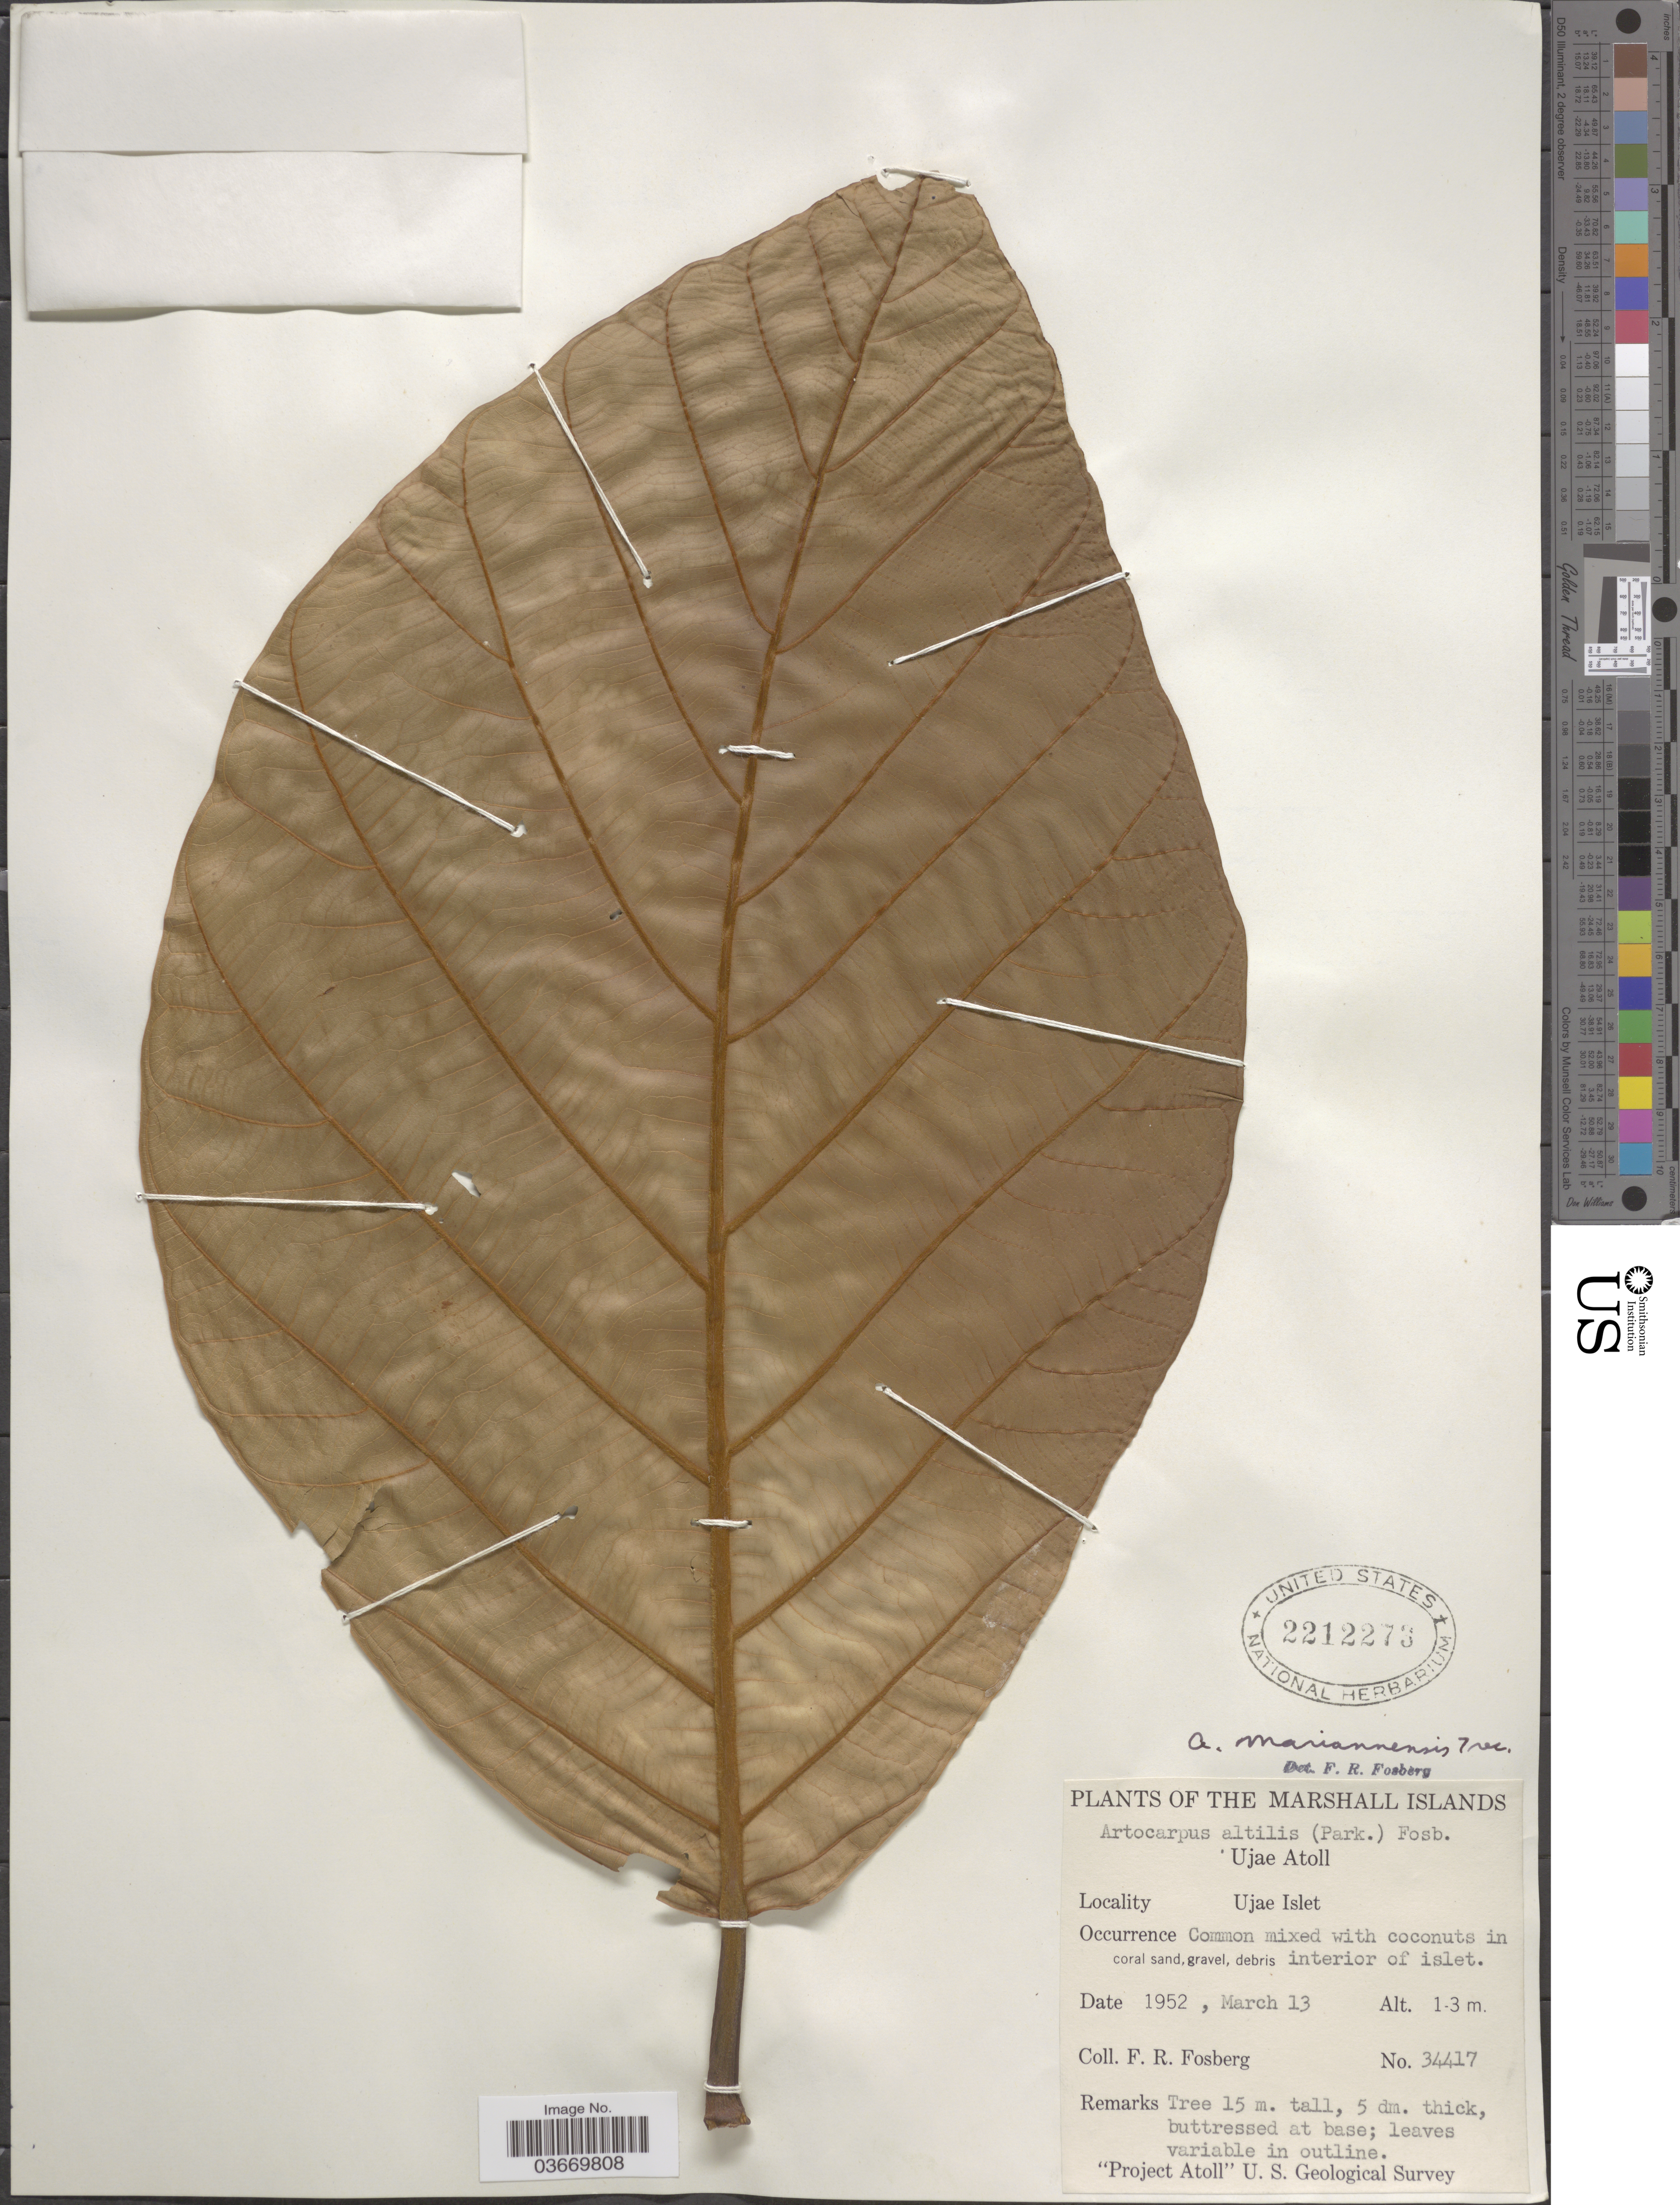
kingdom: Plantae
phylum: Tracheophyta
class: Magnoliopsida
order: Rosales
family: Moraceae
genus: Artocarpus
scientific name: Artocarpus mariannensis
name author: Trécul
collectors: F. R. Fosberg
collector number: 34417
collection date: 1952-03-13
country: Marshall Islands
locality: Ujae Atoll. Ujae Islet.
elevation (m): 1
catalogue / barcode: US 2212273